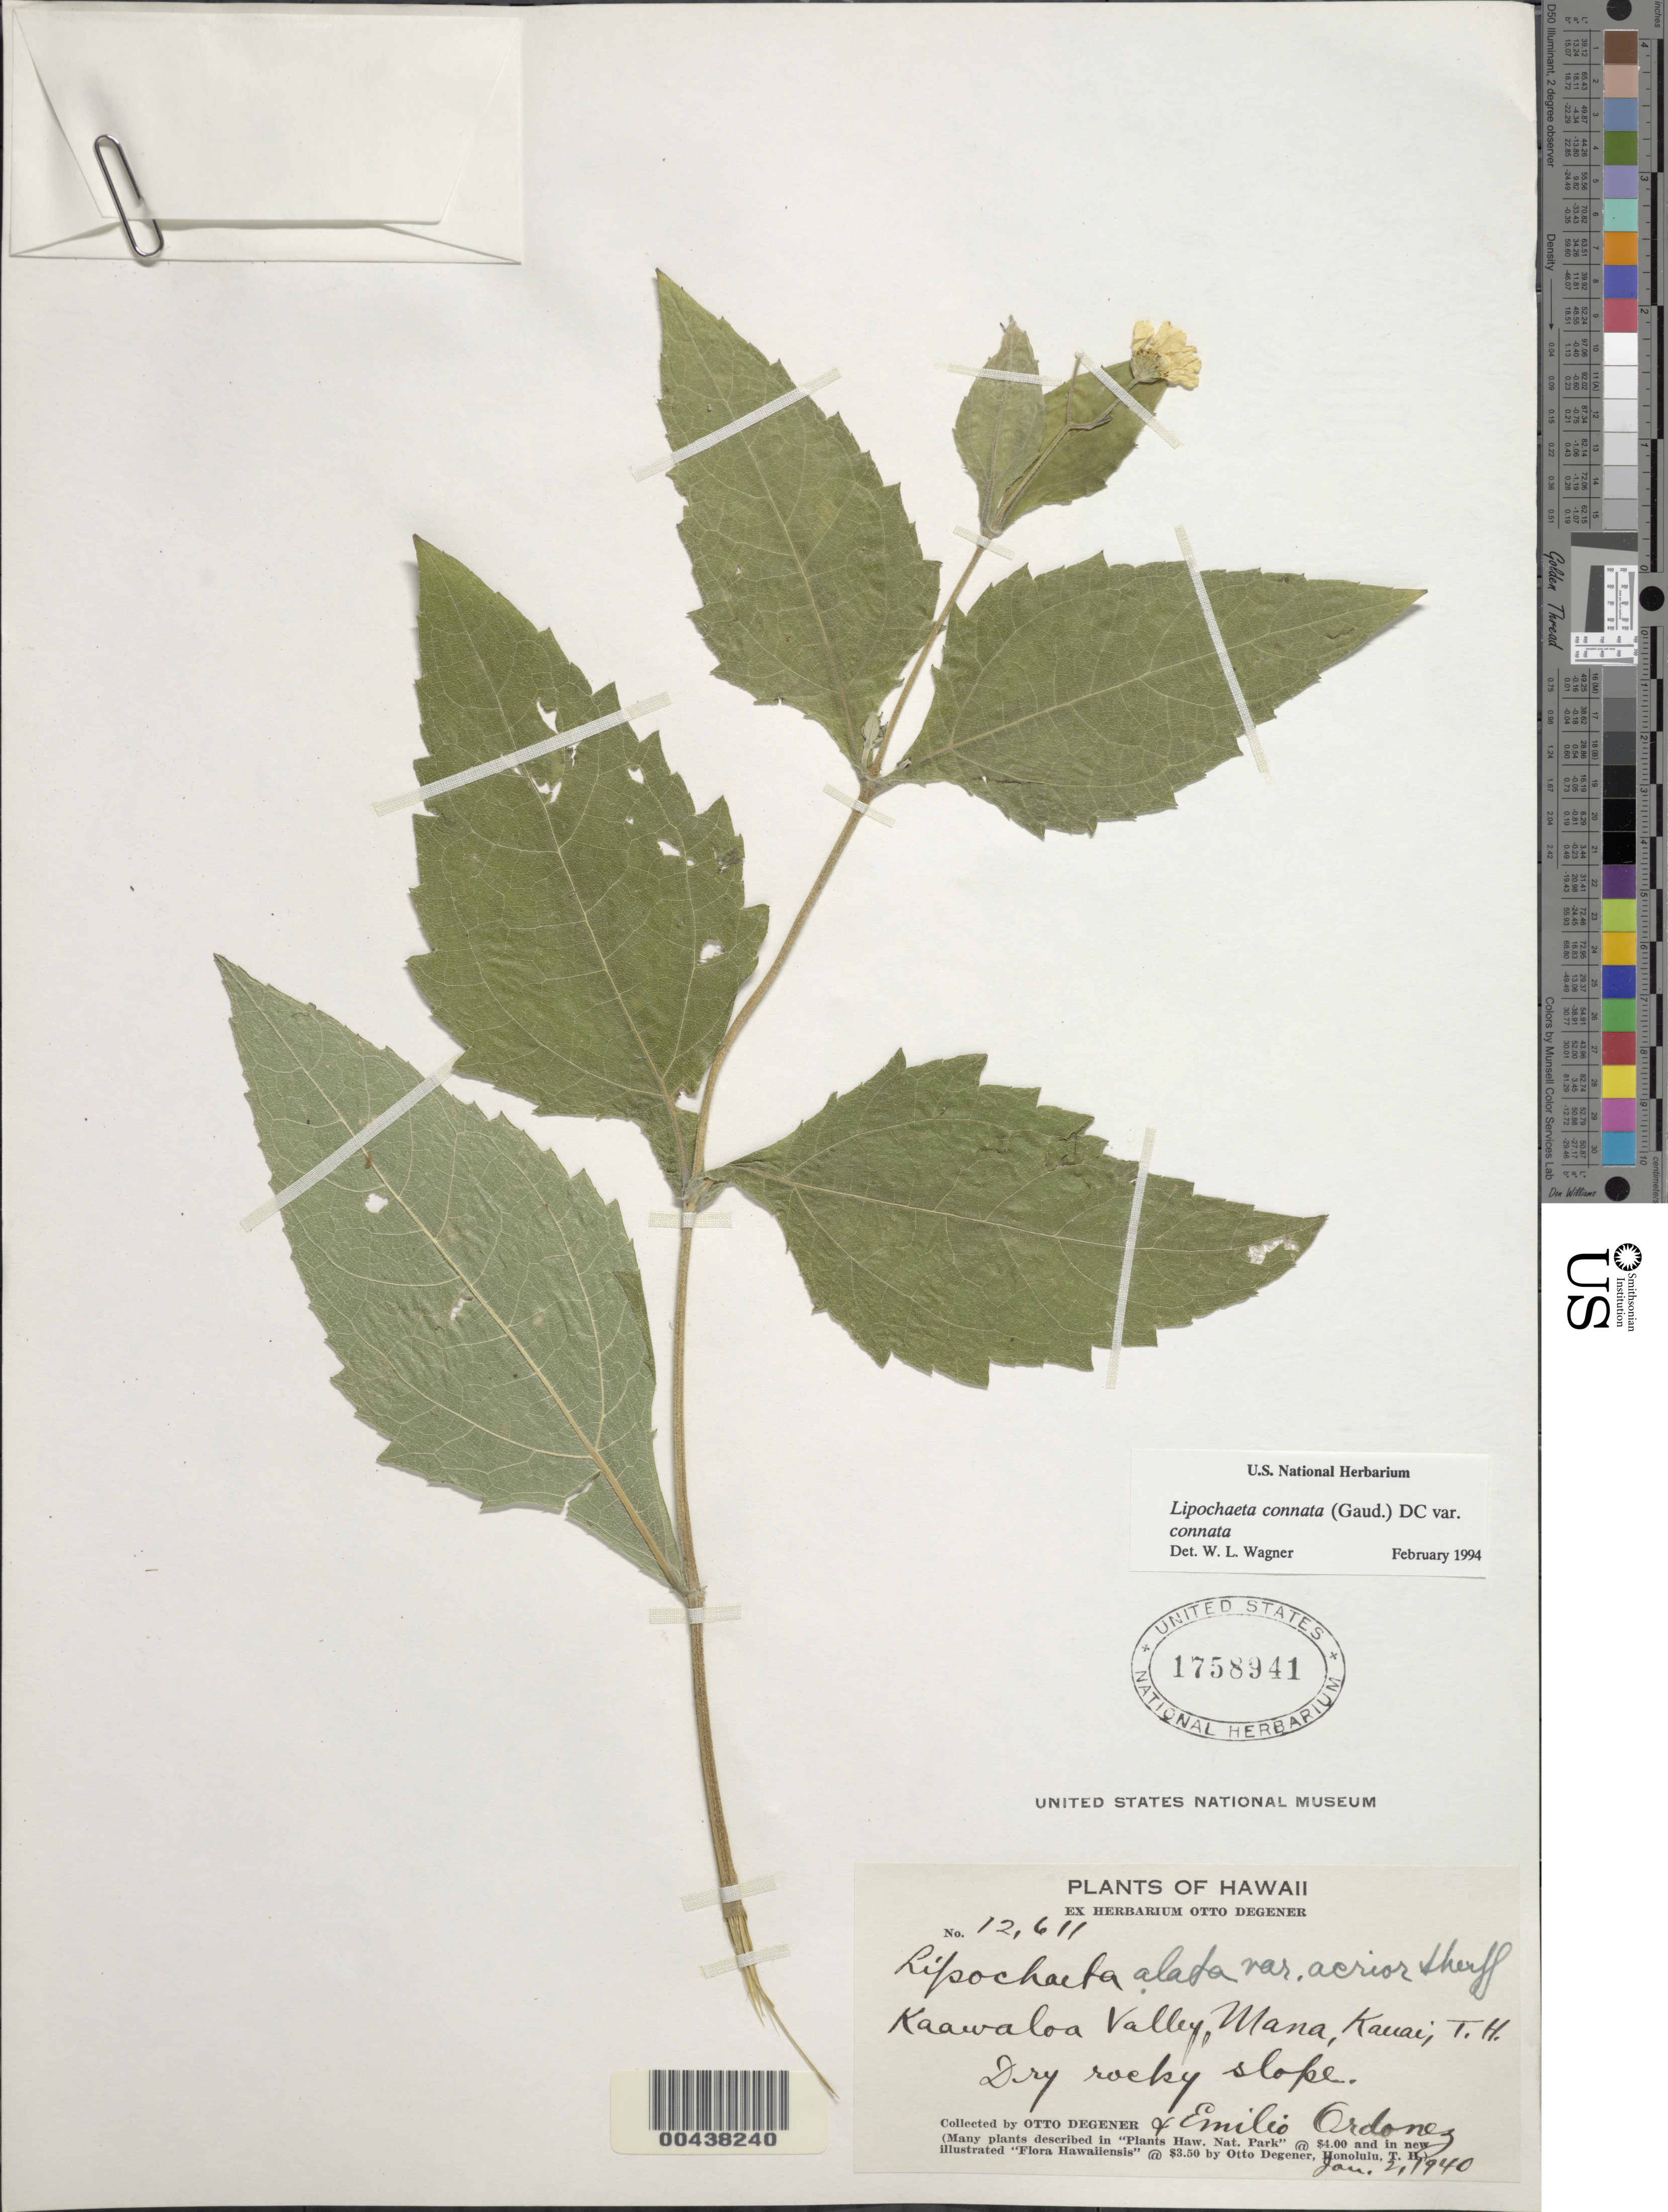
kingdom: Plantae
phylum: Tracheophyta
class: Magnoliopsida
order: Asterales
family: Asteraceae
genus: Lipochaeta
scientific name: Lipochaeta connata subsp. connata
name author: (Gaudich.) DC.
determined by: Wagner, W. L., (BOT), Smithsonian Institution - National Museum of Natural History (UNITED STATES)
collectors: O. Degener & E. Ordonez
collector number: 12611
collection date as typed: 2 Jan 1940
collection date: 1940-01-02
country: United States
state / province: Hawaii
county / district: Kauai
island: Kaua'i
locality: Kaawaloa Valley, Mana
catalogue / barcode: US 1758941